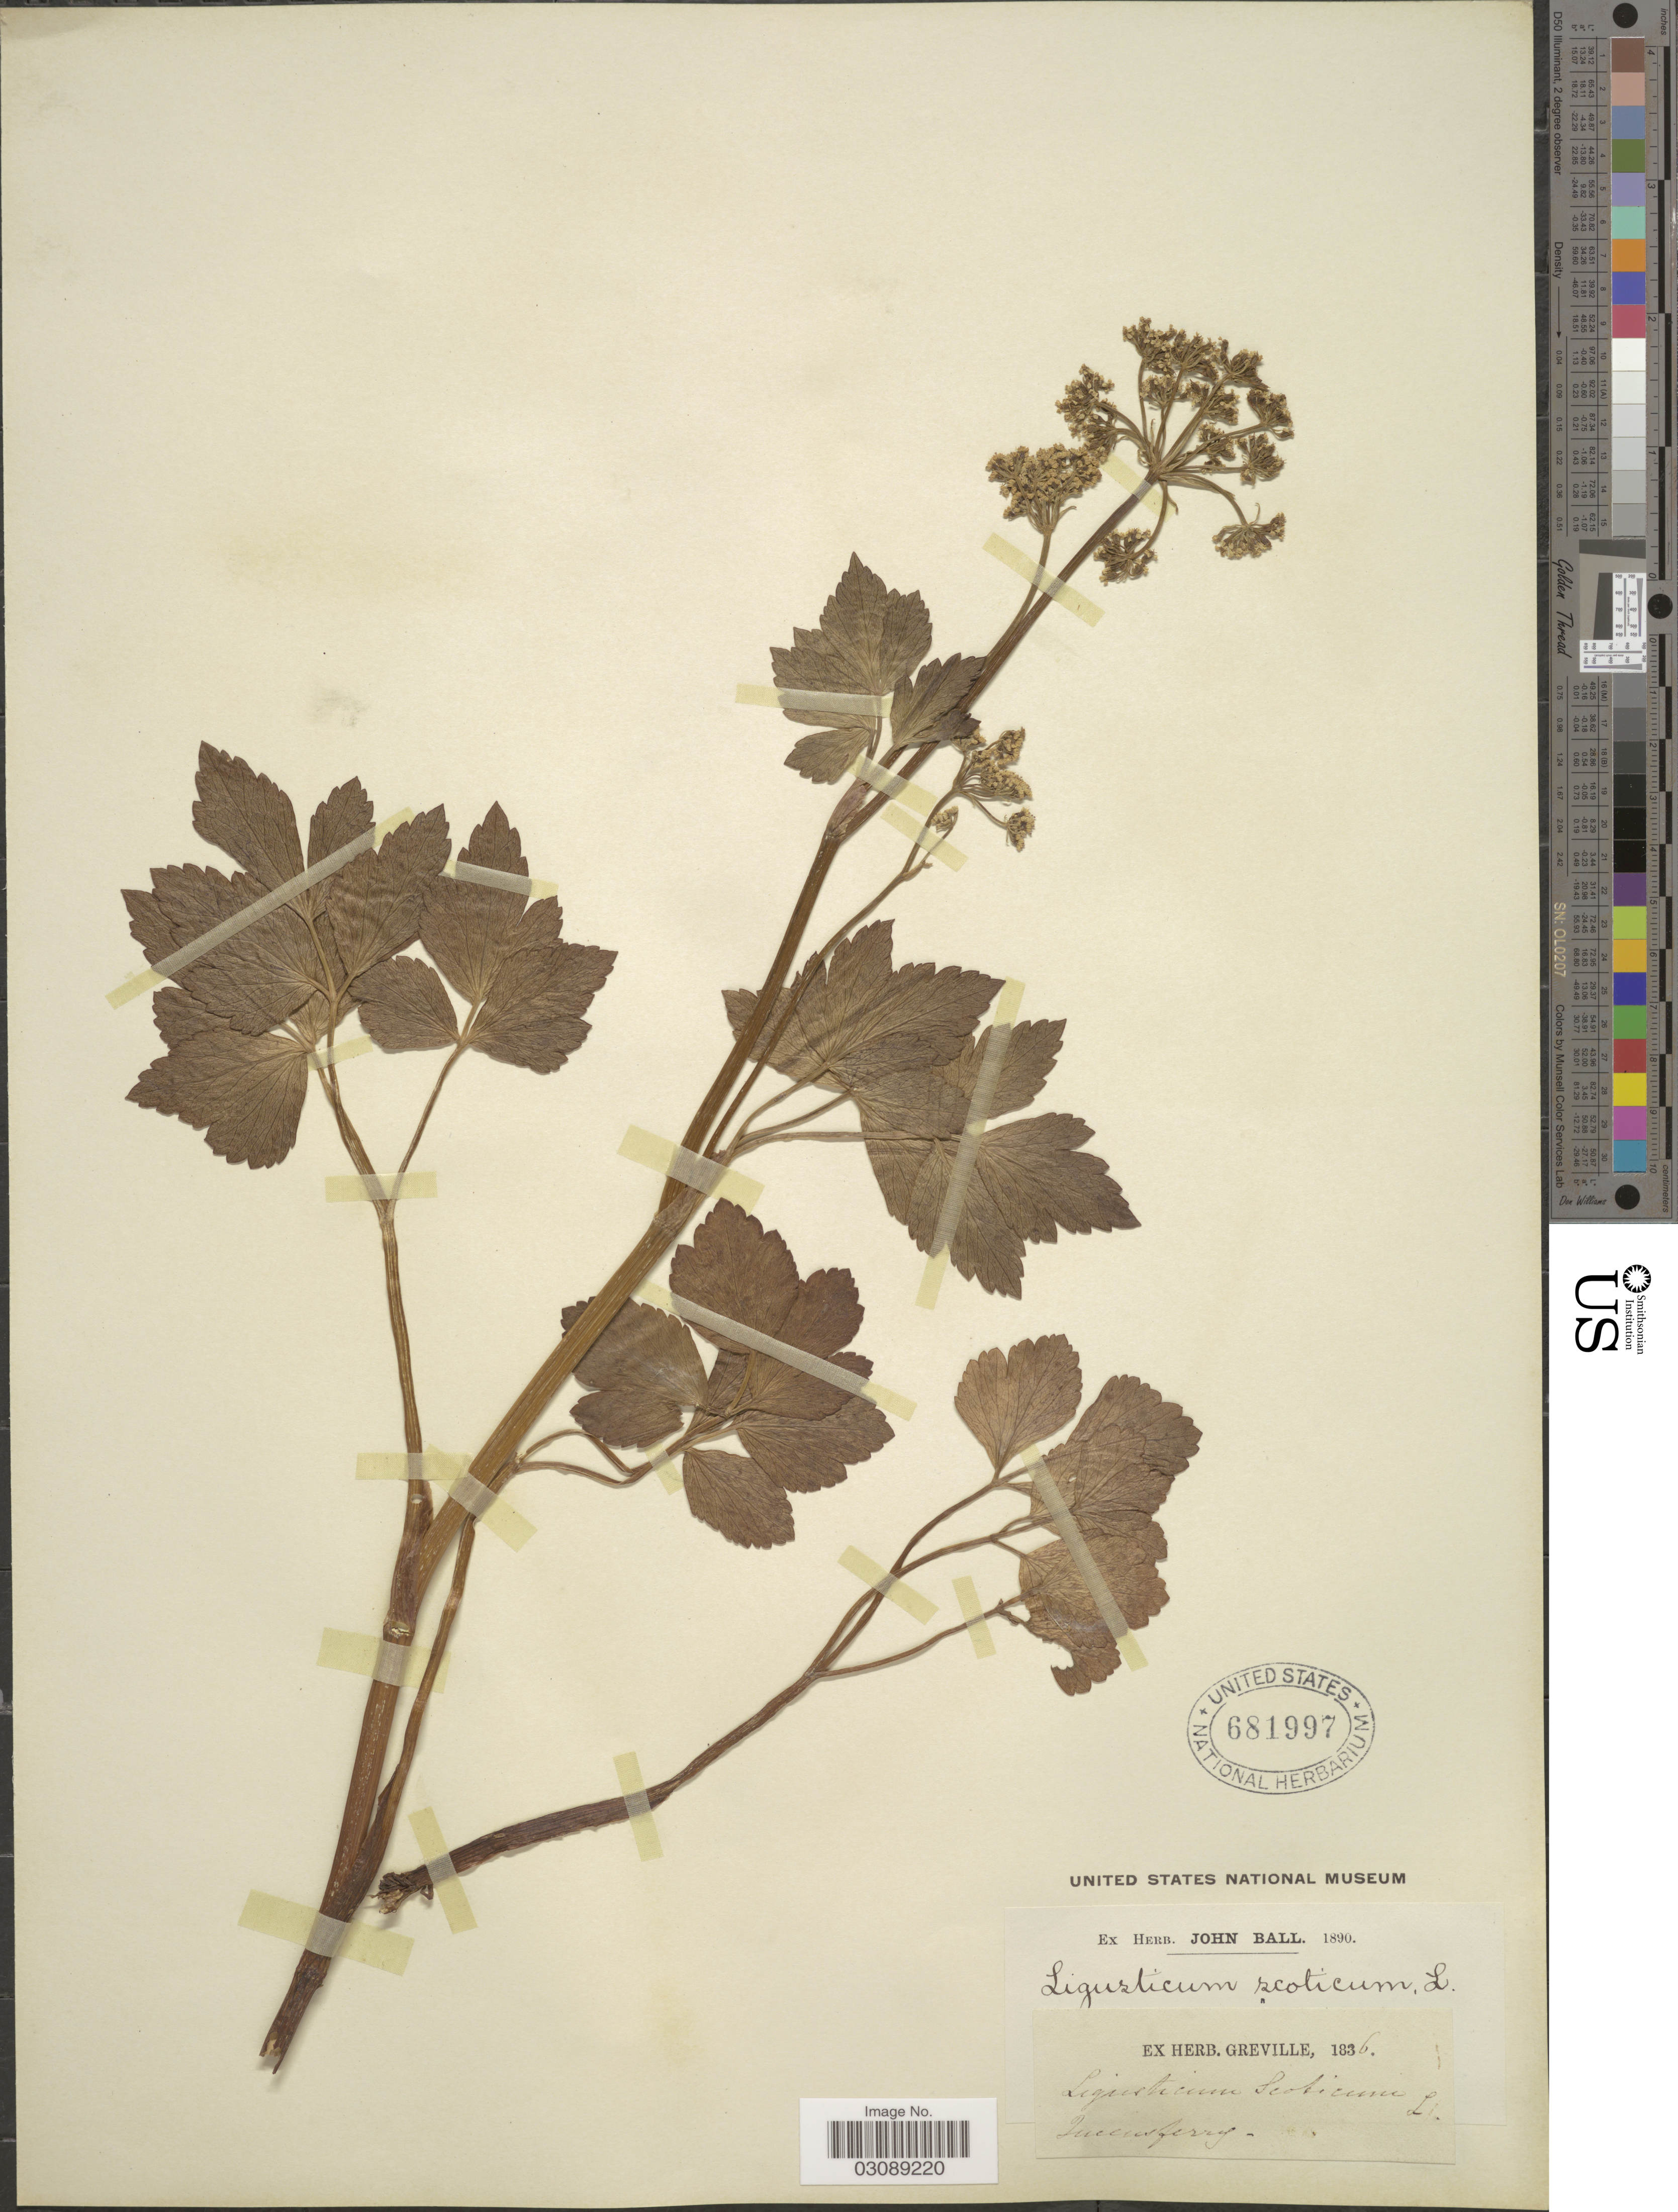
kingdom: Plantae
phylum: Tracheophyta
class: Magnoliopsida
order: Apiales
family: Apiaceae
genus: Ligusticum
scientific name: Ligusticum scoticum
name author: L.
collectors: ex herb. Greville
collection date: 1836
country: United Kingdom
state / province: Scotland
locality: Queensferry.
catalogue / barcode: US 681997